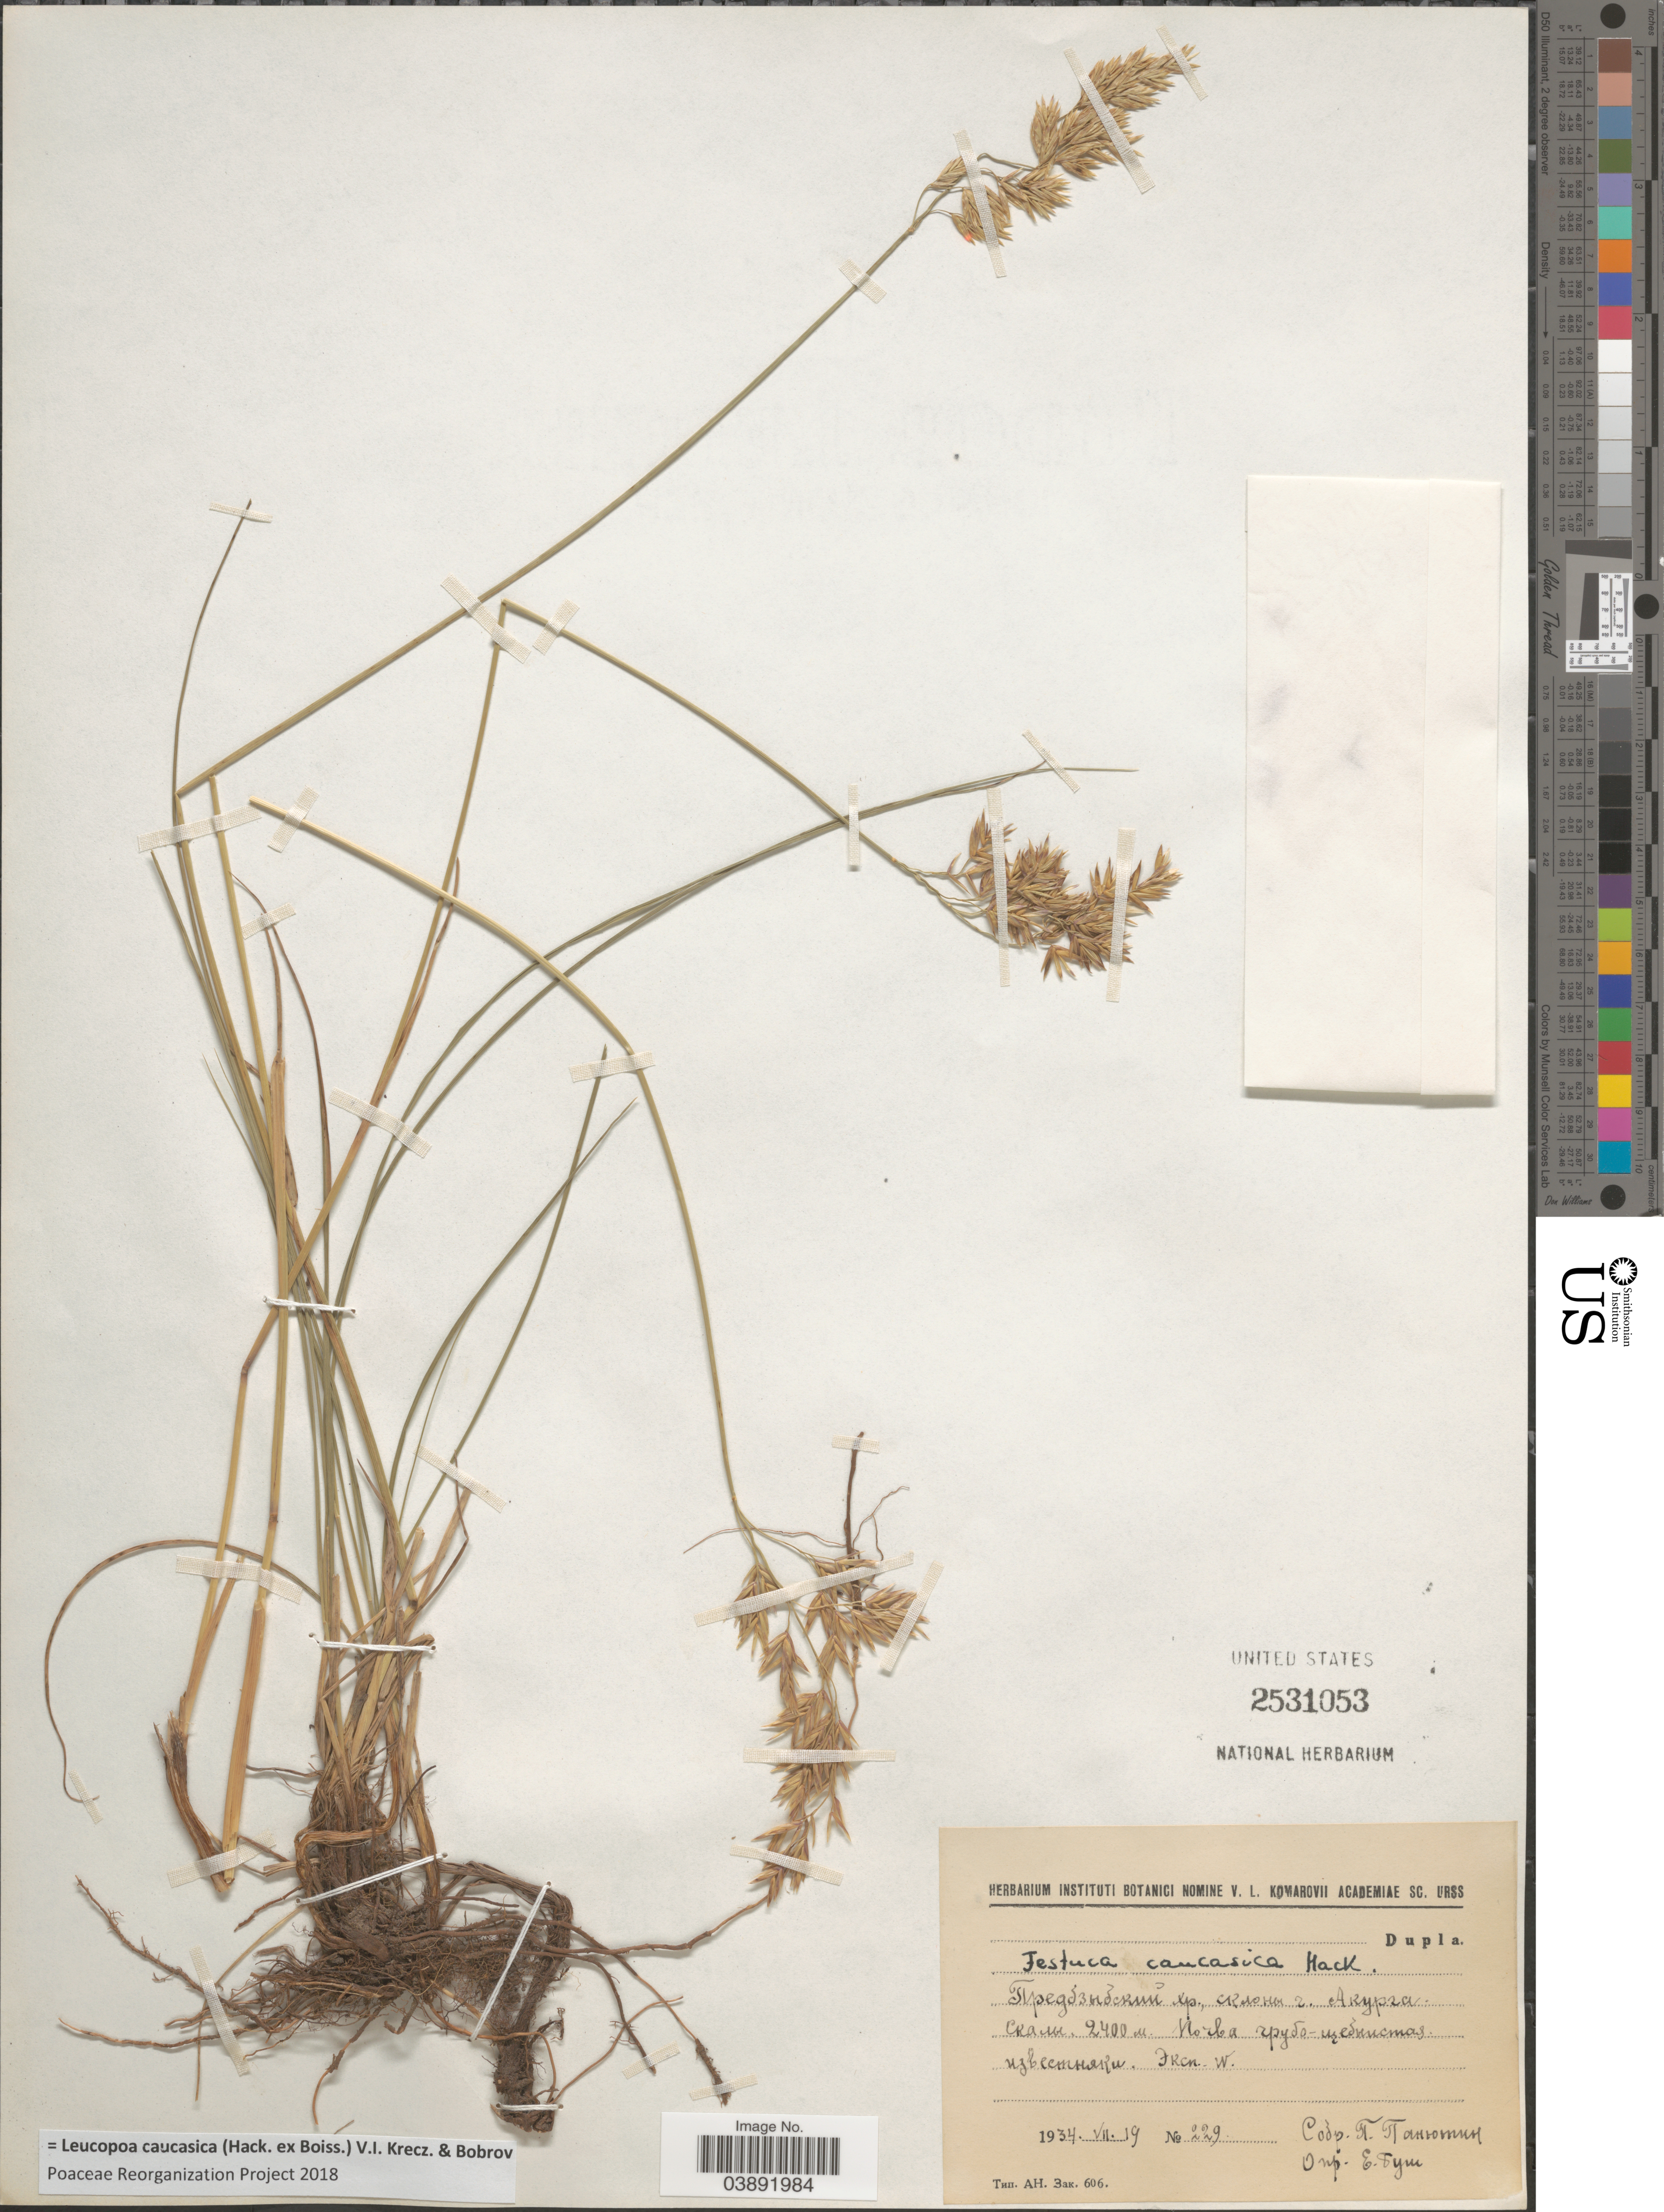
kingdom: Plantae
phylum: Tracheophyta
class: Liliopsida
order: Poales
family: Poaceae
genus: Leucopoa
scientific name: Leucopoa caucasica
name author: (Hack. ex Boiss.) V.I. Krecz. & Bobrov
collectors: P. Panyutin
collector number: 229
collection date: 1934-07-19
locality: Predbzybskiy gorge, Mt. Akurga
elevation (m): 2400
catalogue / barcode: US 2531053